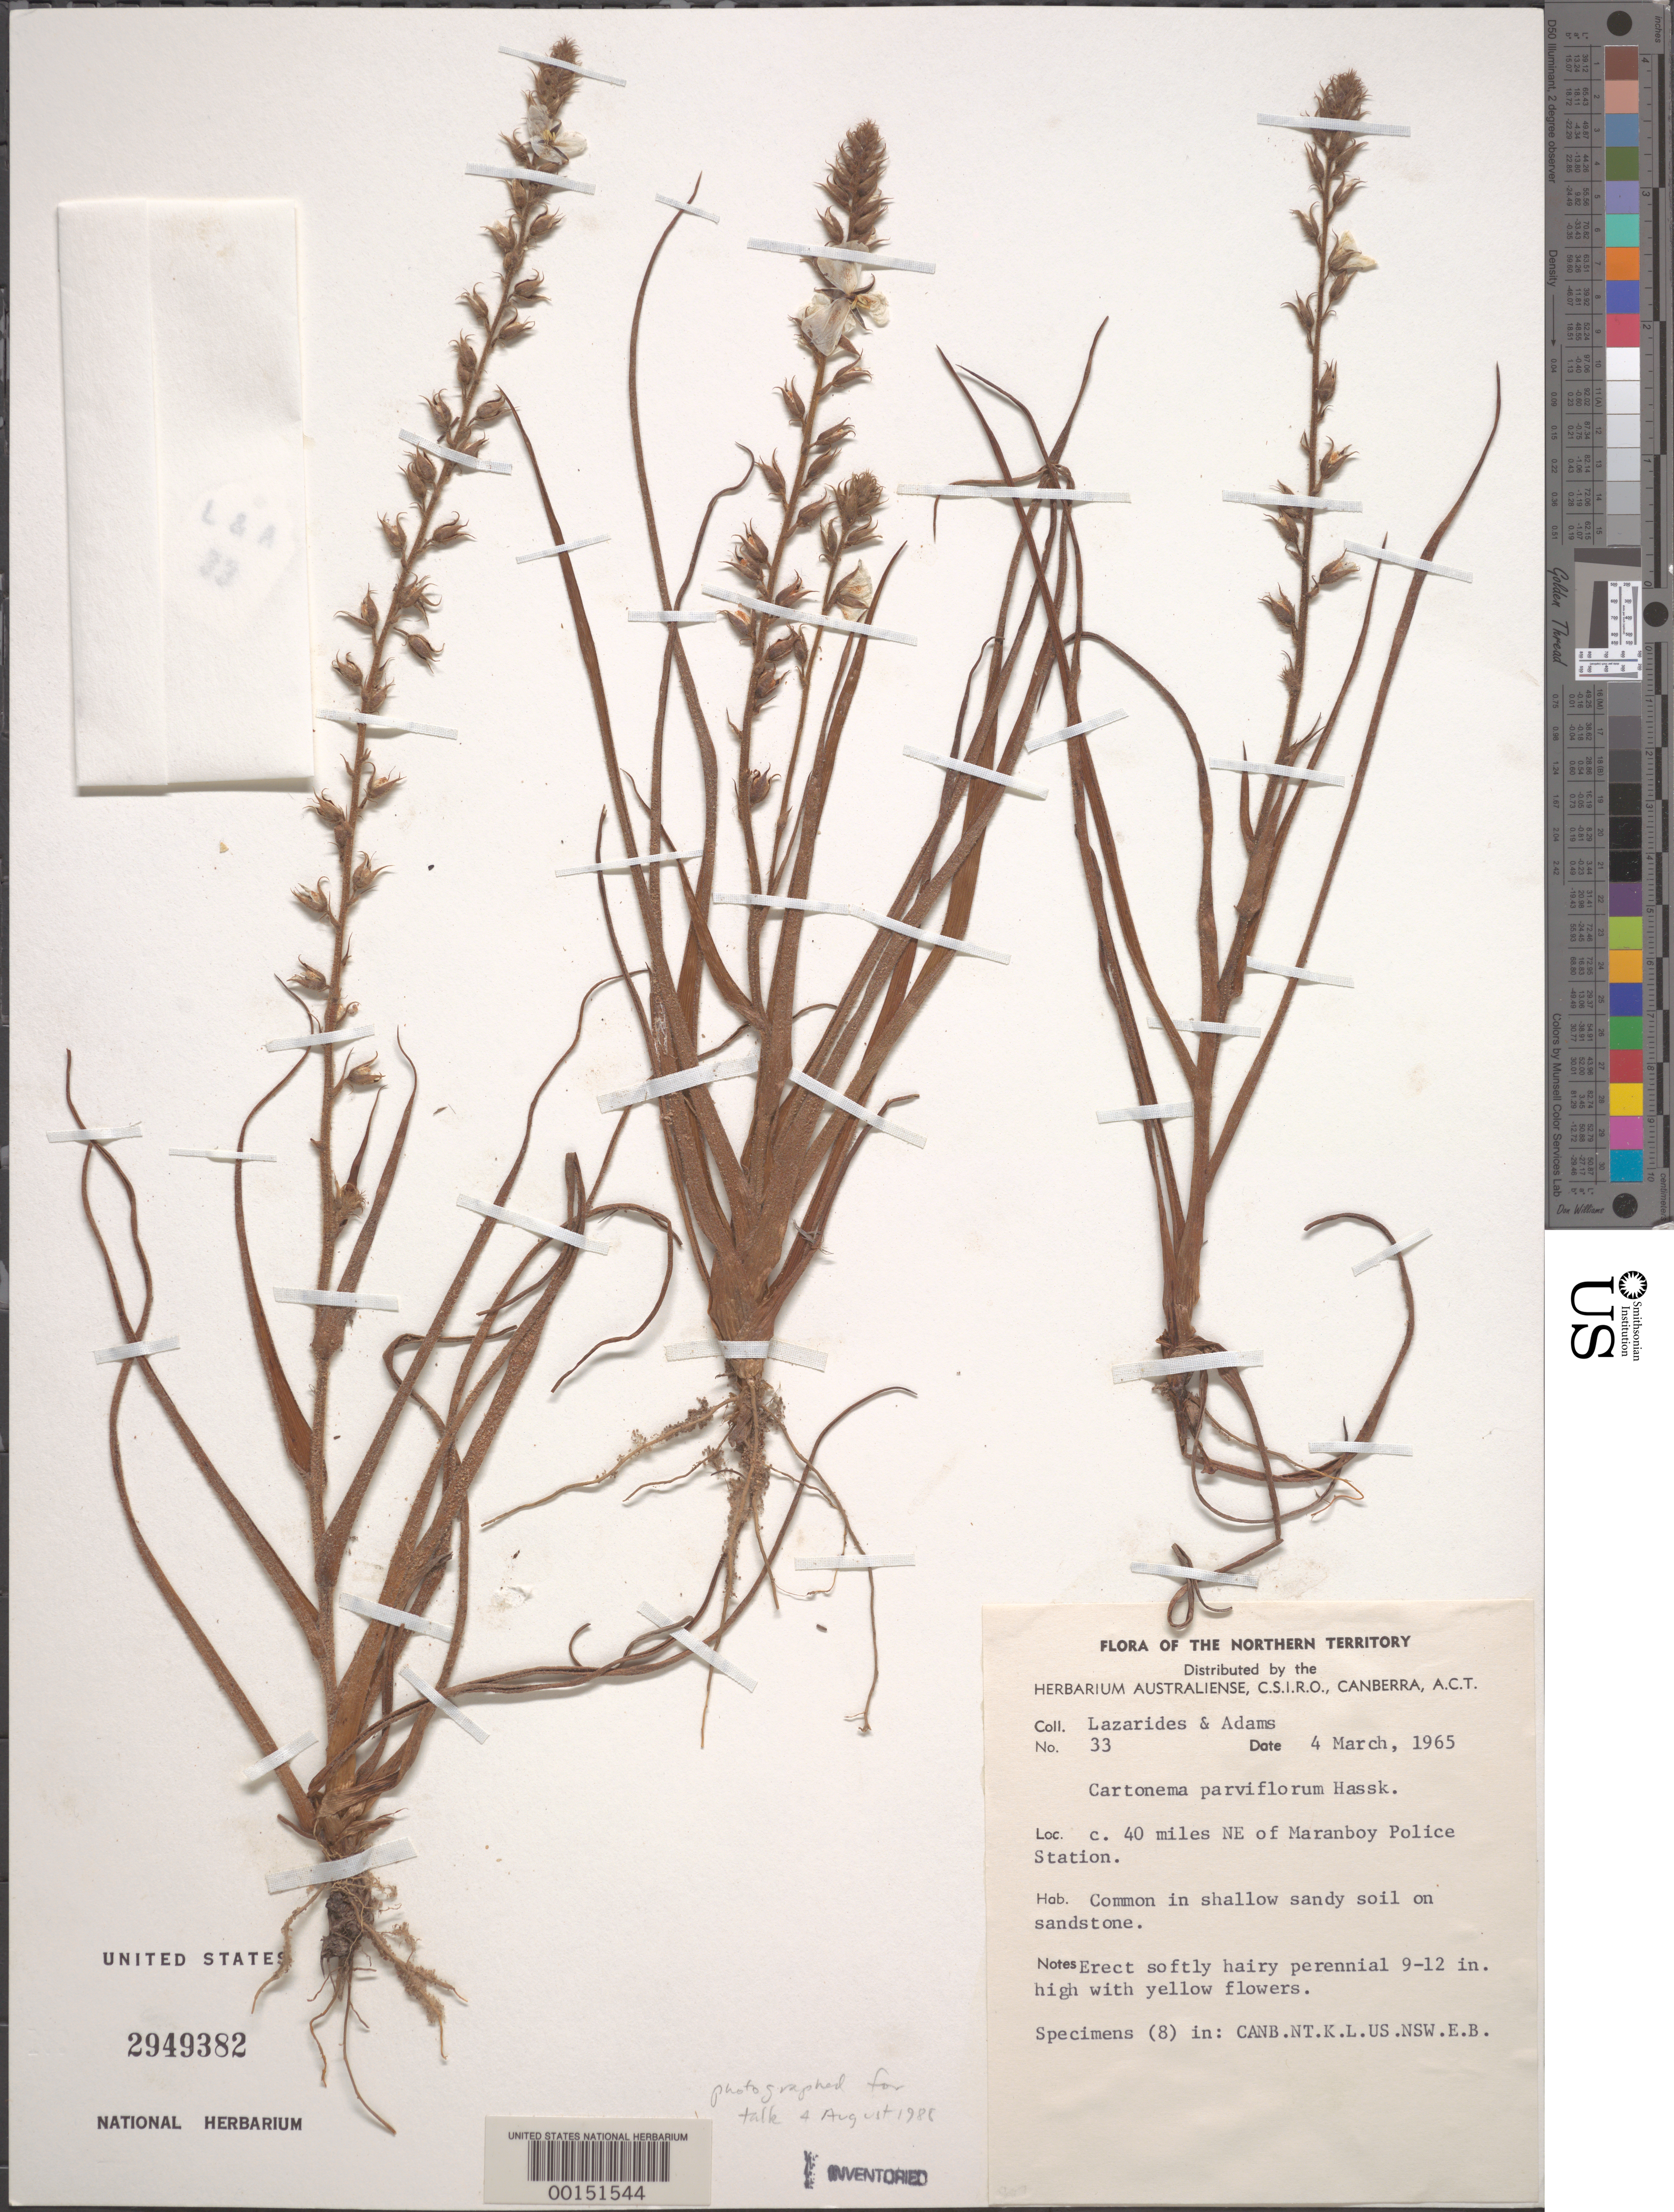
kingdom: Plantae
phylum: Tracheophyta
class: Liliopsida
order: Commelinales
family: Commelinaceae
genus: Cartonema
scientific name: Cartonema parviflorum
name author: Hassk.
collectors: M. Lazarides & Adams, --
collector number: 33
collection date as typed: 04 Mar 1965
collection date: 1965-03-04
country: Australia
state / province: Northern Territory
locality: Ne of maranboy police station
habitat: Shallow soil on sandstone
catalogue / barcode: US 2949382